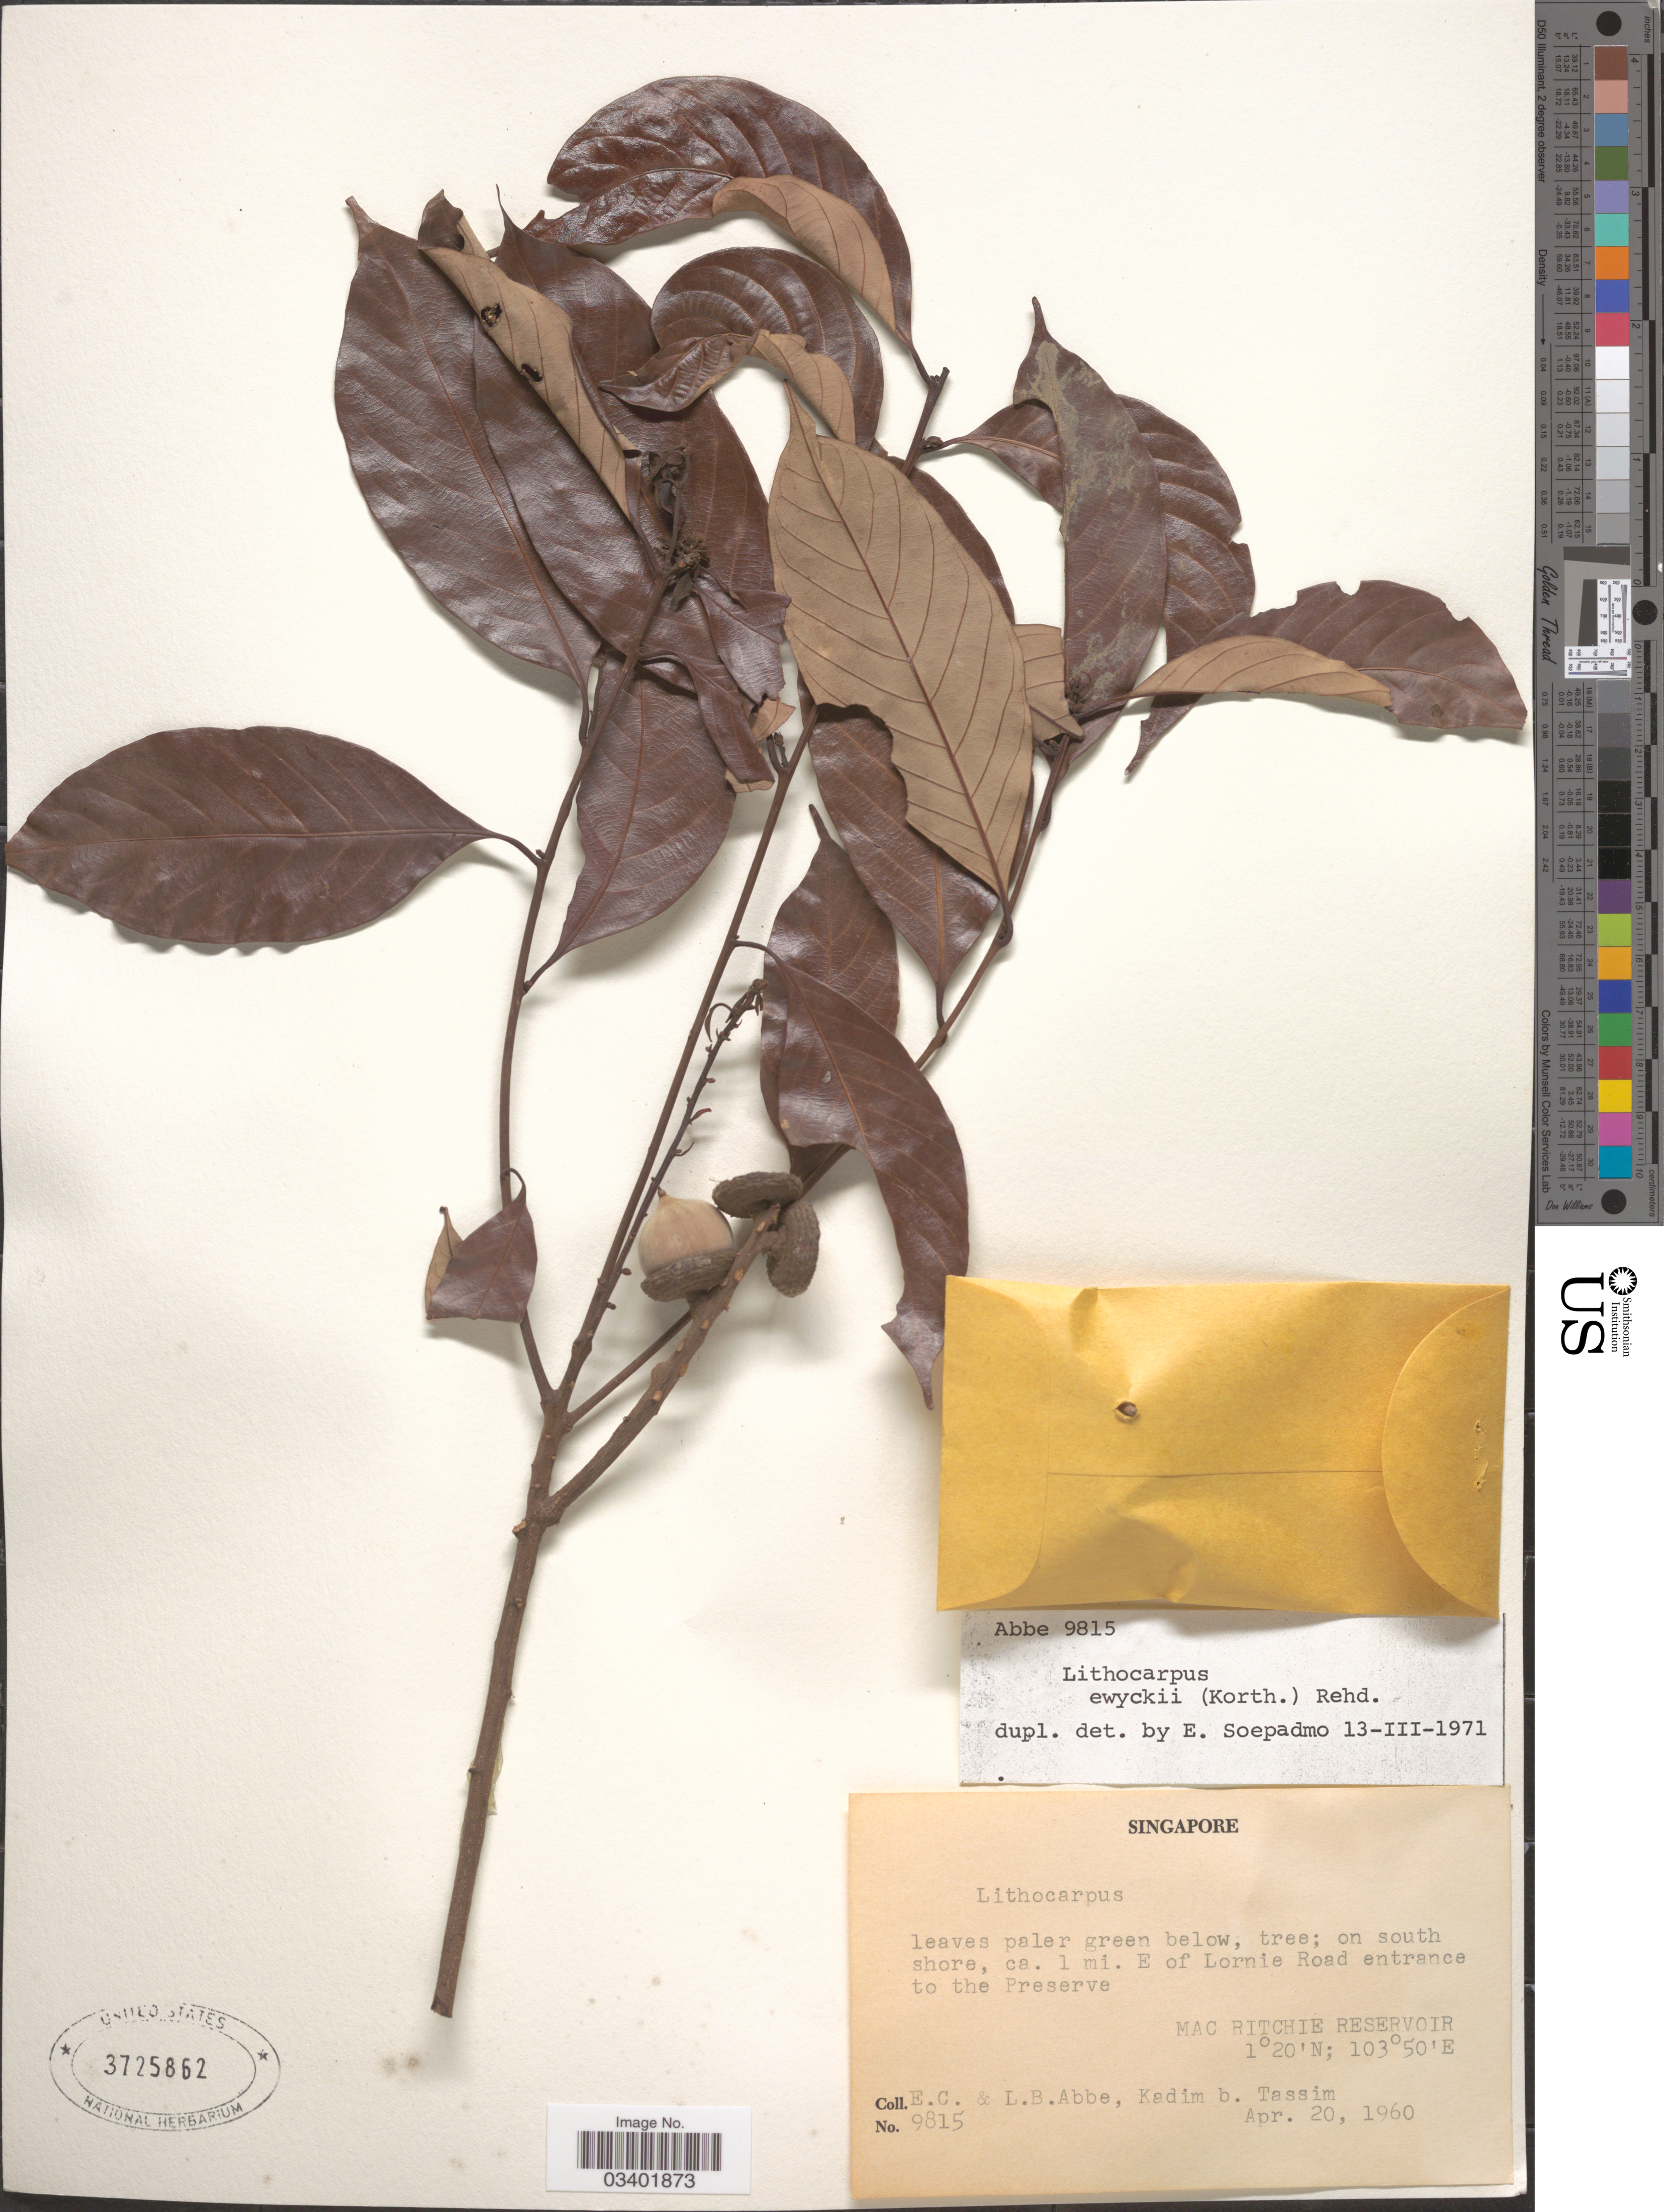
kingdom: Plantae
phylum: Tracheophyta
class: Magnoliopsida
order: Fagales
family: Fagaceae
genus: Lithocarpus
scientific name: Lithocarpus ewyckii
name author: (Korth.) Rehder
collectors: E. C. Abbe, L. B. Abbe & K. Tassim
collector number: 9815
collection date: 1960-04-20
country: Singapore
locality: South shore, ca. 1 mi. E of Lornie Road entrance to the Preserve. Mac Ritchie Reservoir.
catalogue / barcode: US 3725862